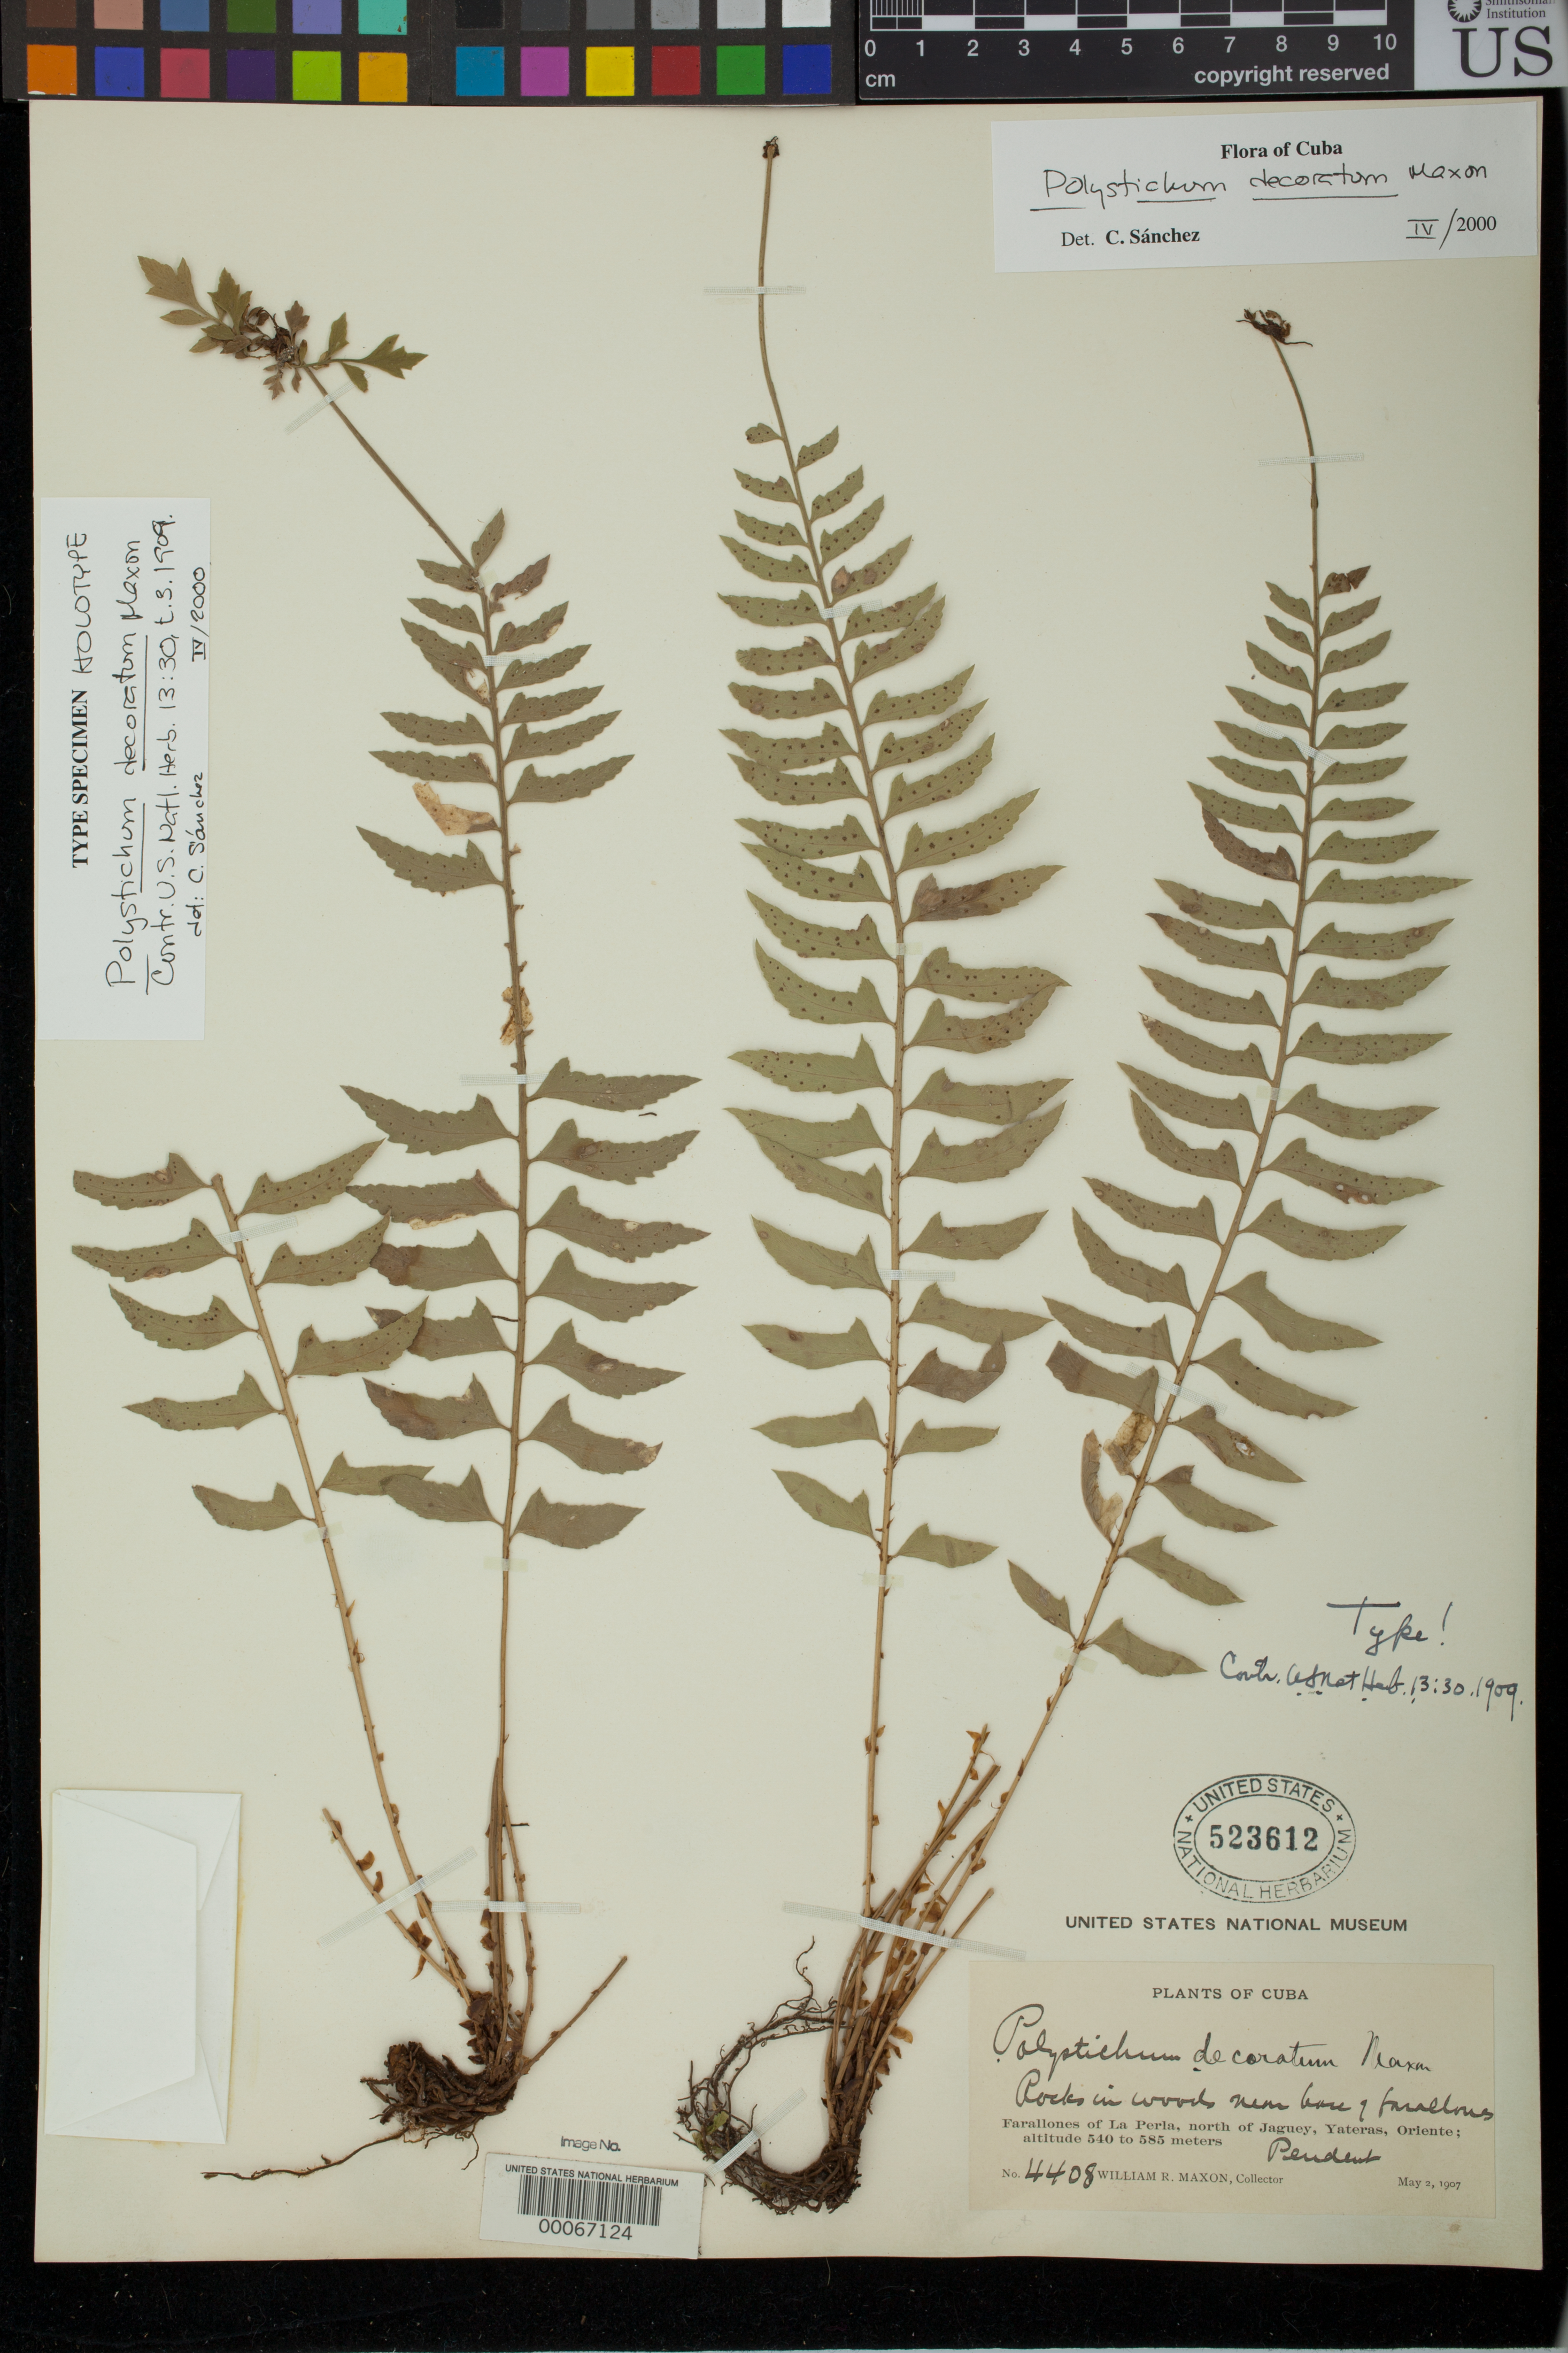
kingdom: Plantae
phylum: Tracheophyta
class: Polypodiopsida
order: Polypodiales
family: Dryopteridaceae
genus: Polystichum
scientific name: Polystichum decoratum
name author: Maxon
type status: Holotype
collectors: W. R. Maxon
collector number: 4408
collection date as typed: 02 May 1907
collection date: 1907-05-02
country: Cuba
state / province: Oriente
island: Greater Antilles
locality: Farallones of La Peria, N of Jaguey, Yateras.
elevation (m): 540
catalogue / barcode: US 523612